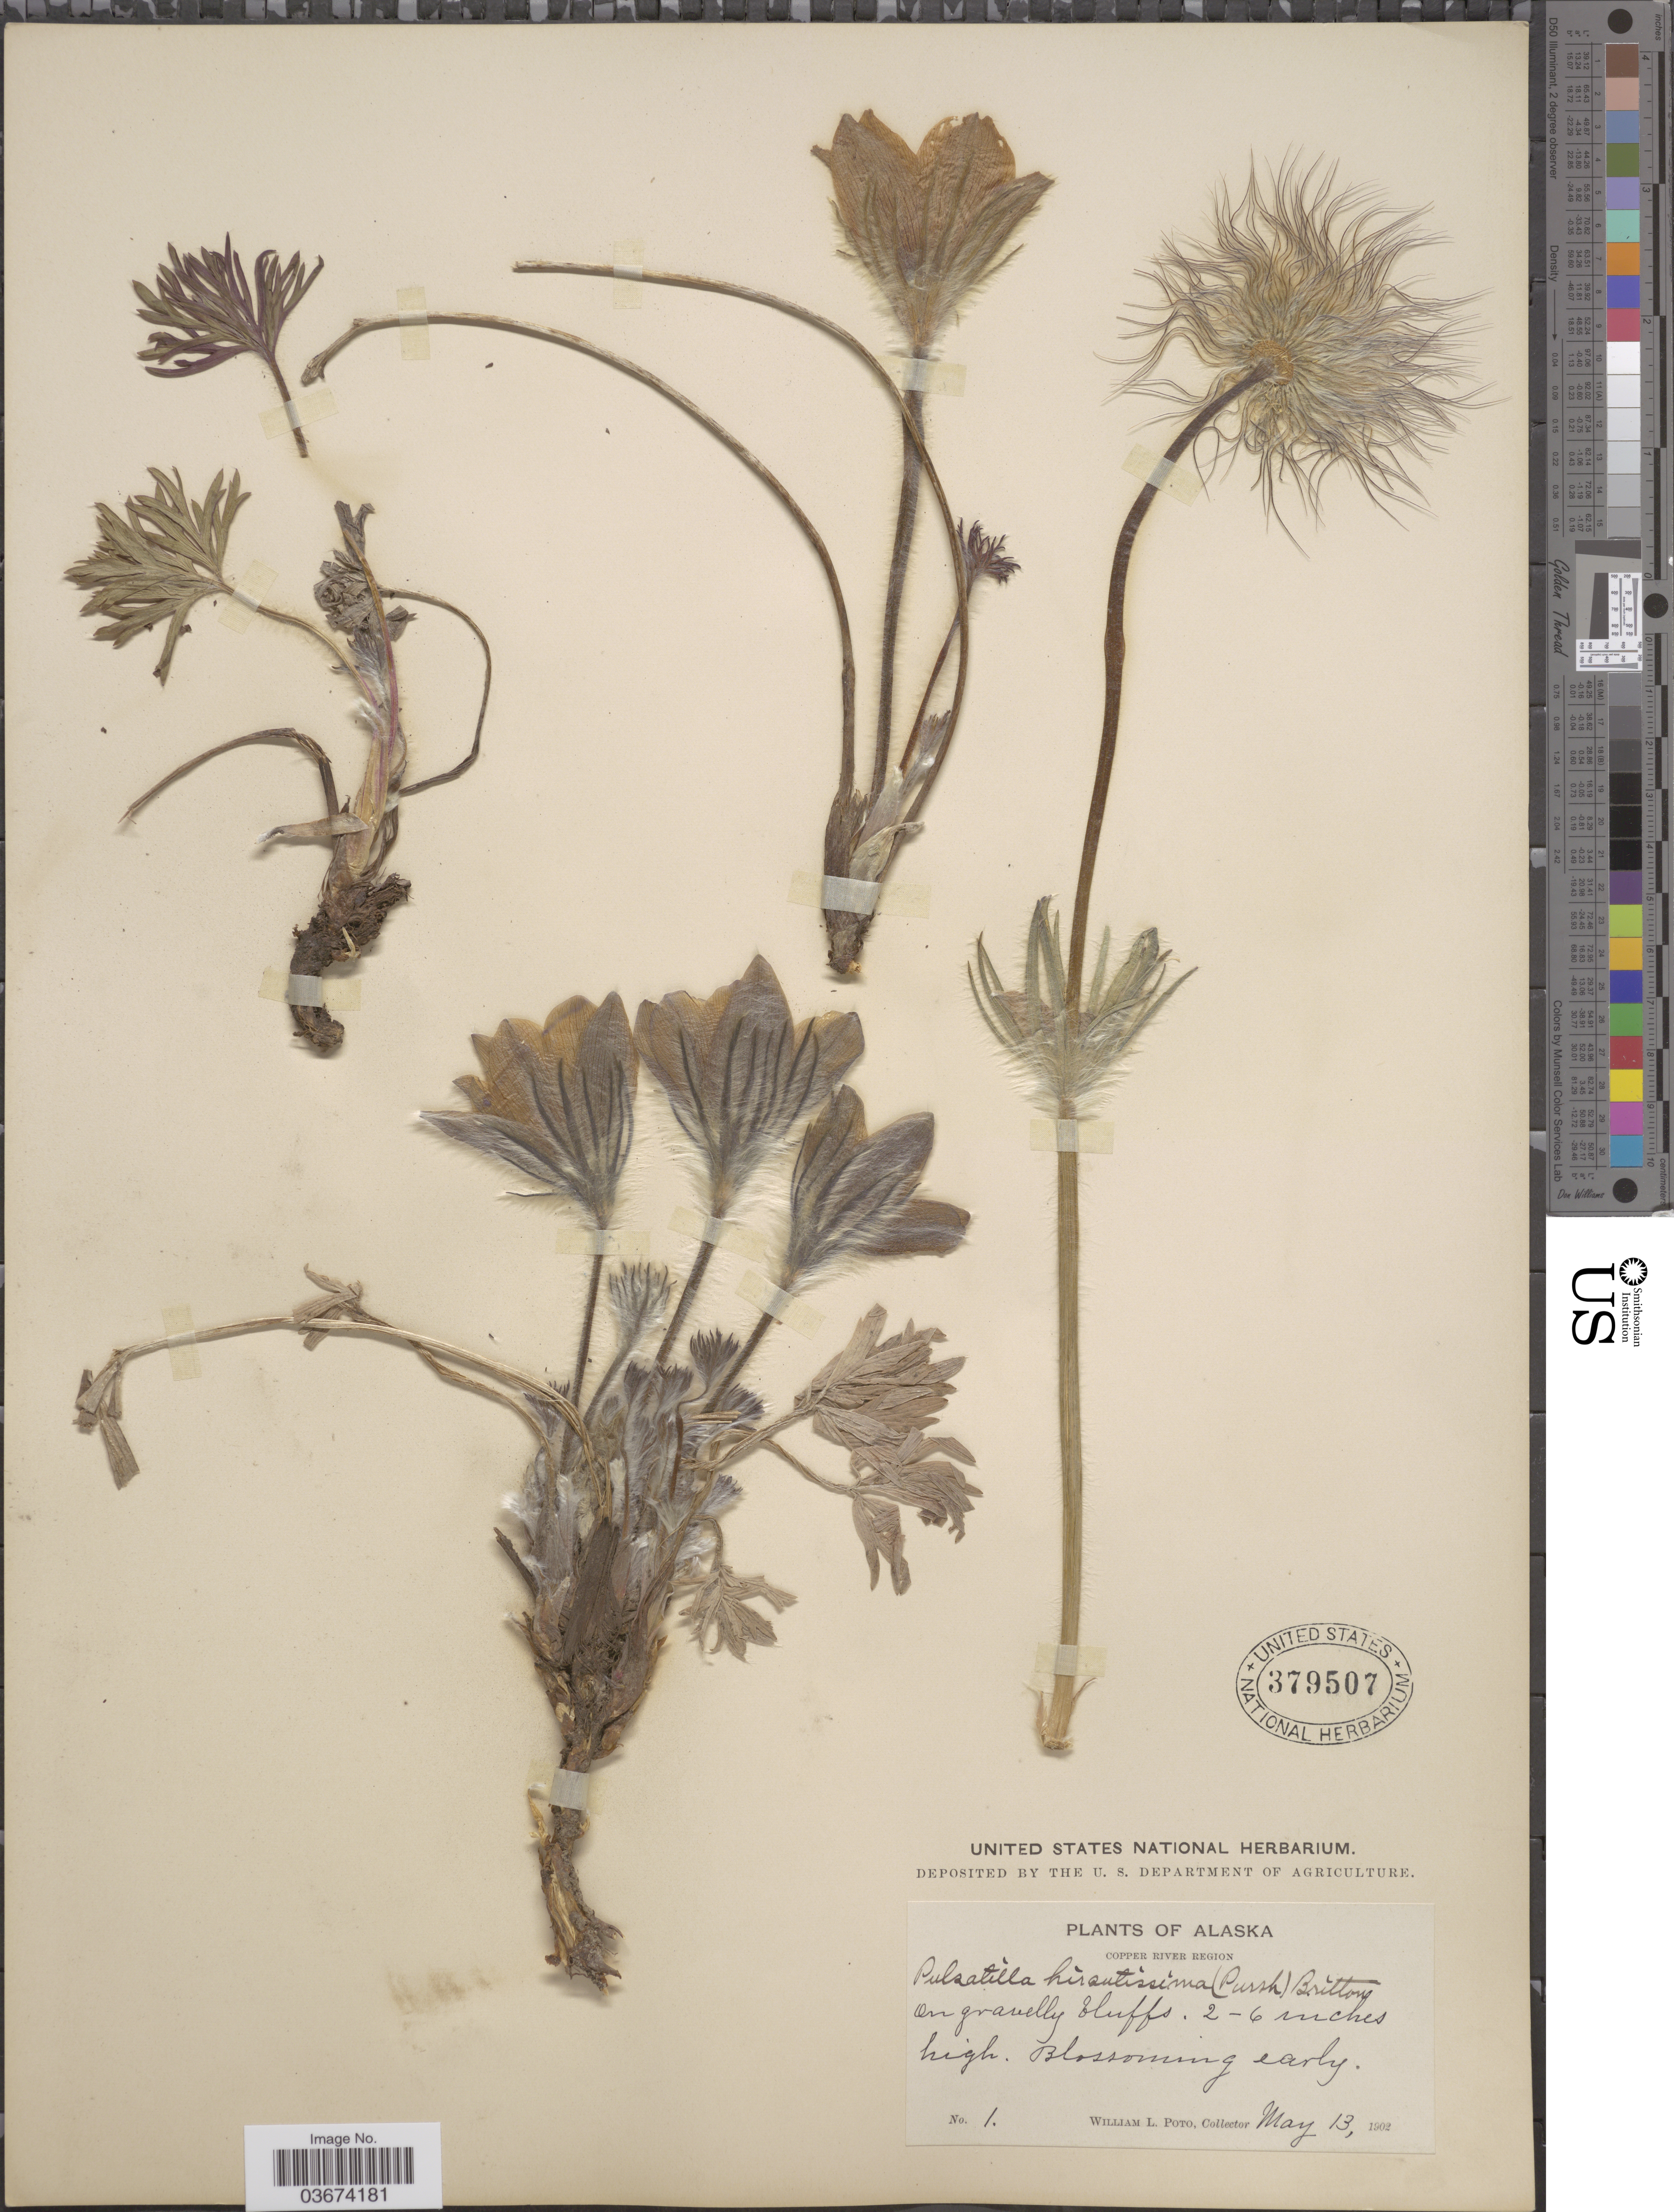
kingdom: Plantae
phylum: Tracheophyta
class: Magnoliopsida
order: Ranunculales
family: Ranunculaceae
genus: Pulsatilla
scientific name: Pulsatilla nuttalliana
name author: (DC.) Bercht. & J. Presl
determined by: Strong, Mark T., (BOT), Smithsonian Institution - National Museum of Natural History (UNITED STATES)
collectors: W. Poto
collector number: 1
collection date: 1902-05-13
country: United States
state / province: Alaska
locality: Copper River Region.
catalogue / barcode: US 379507